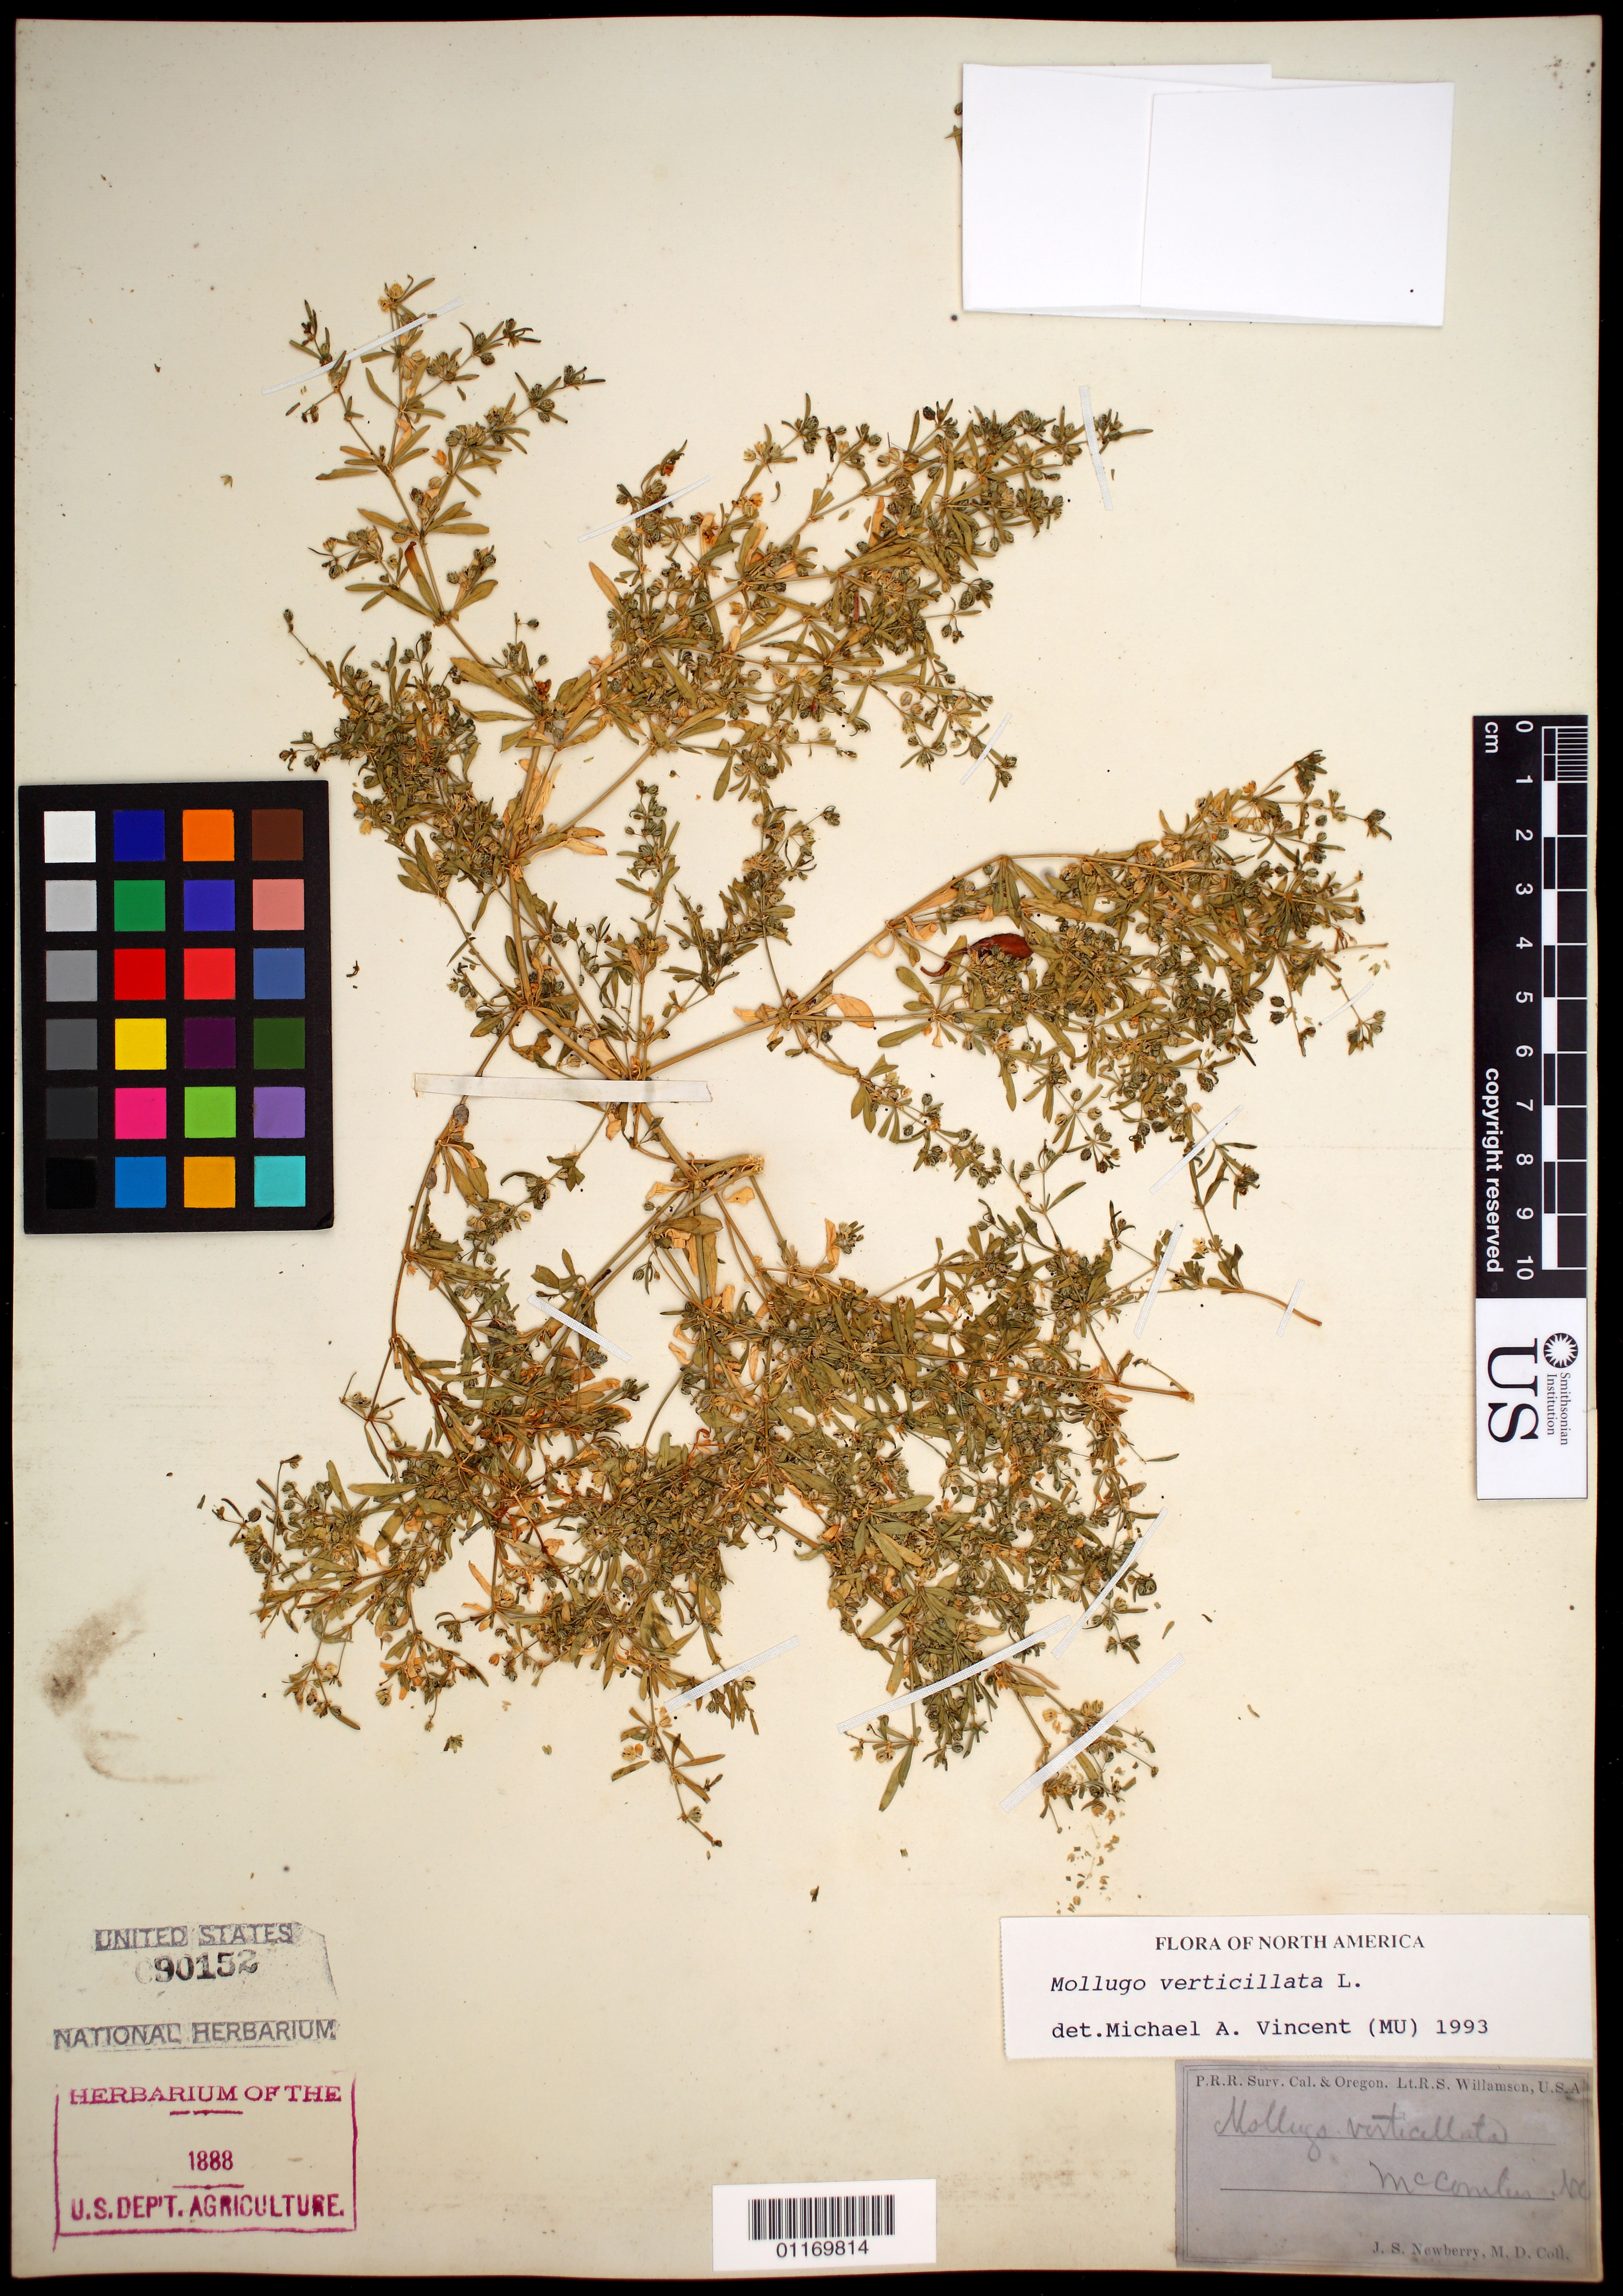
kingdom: Plantae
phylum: Tracheophyta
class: Magnoliopsida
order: Caryophyllales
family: Molluginaceae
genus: Mollugo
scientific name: Mollugo verticillata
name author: L.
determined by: Vincent, Michael A.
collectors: J. S. Newberry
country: United States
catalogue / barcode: US 90152